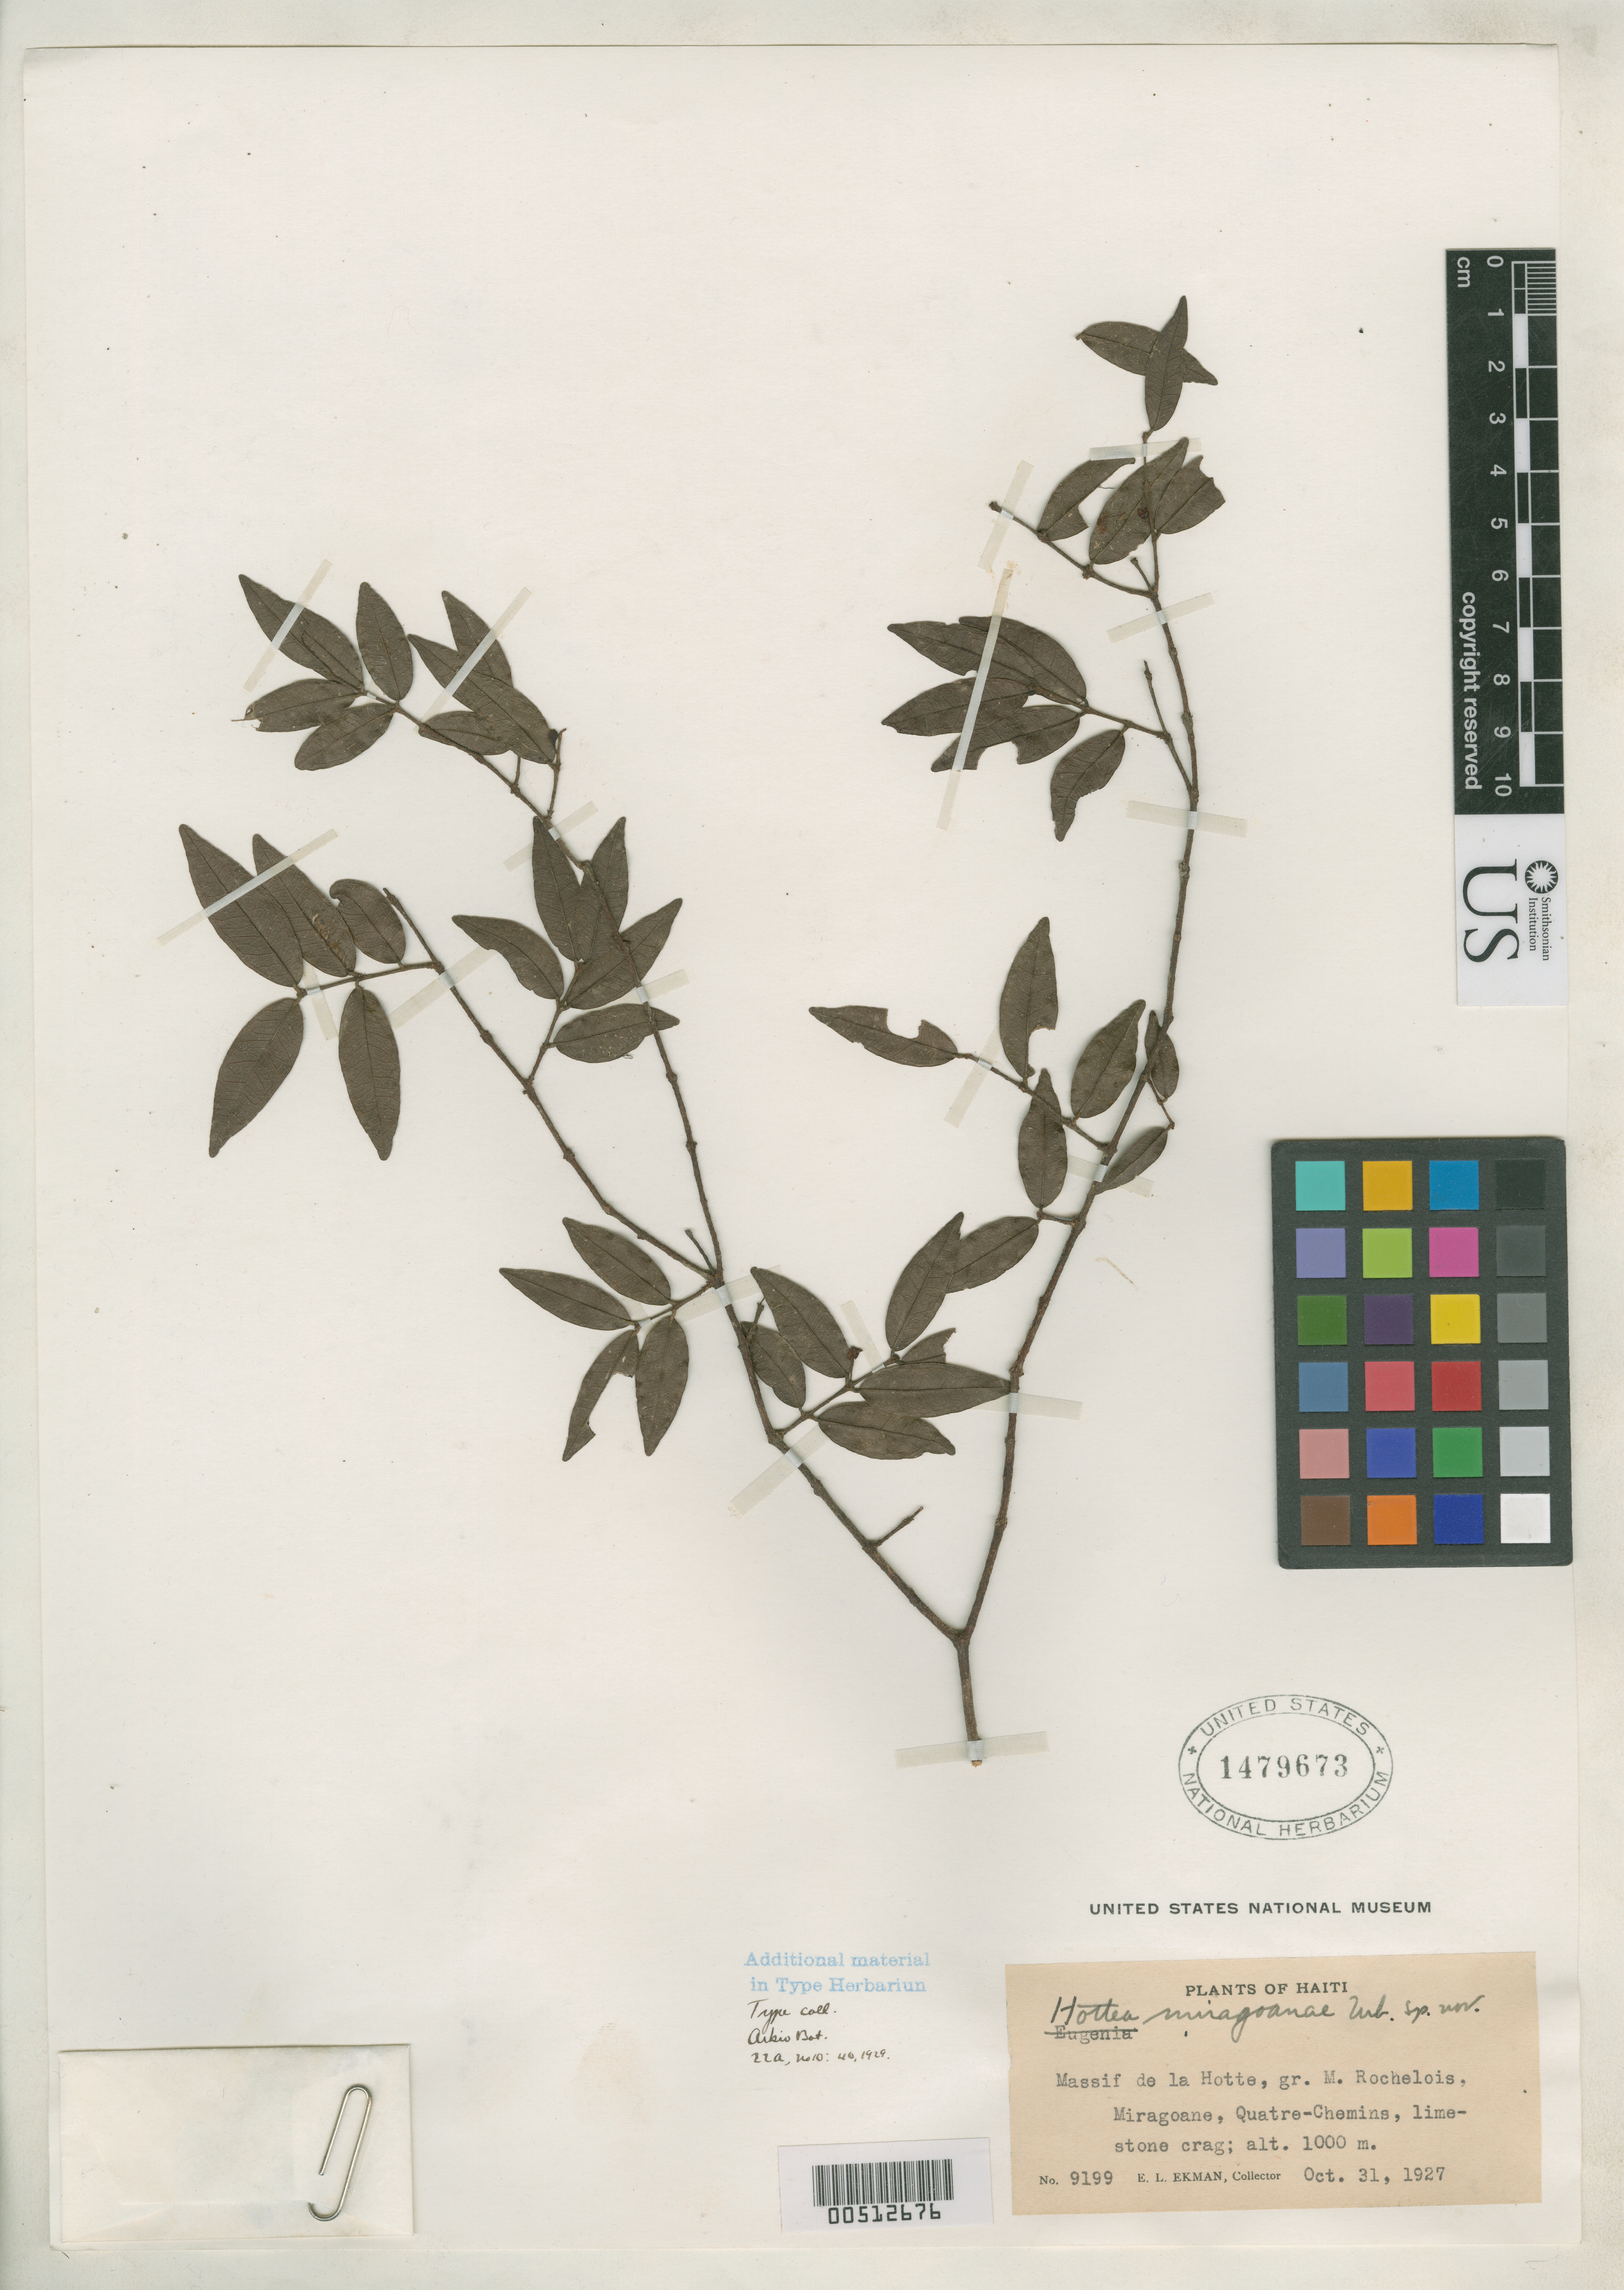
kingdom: Plantae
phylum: Tracheophyta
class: Magnoliopsida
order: Myrtales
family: Myrtaceae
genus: Hottea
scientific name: Hottea miragoanae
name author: Urb.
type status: Isotype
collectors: E. L. Ekman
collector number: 9199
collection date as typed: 31 Oct 1927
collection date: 1927-10-31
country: Haiti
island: Hispaniola Island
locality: Massif de la Hotte, gr. M. Rochelois, Miragoane, Quatre-Chemins.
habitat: Limestone crag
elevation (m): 1000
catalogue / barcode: US 1479673